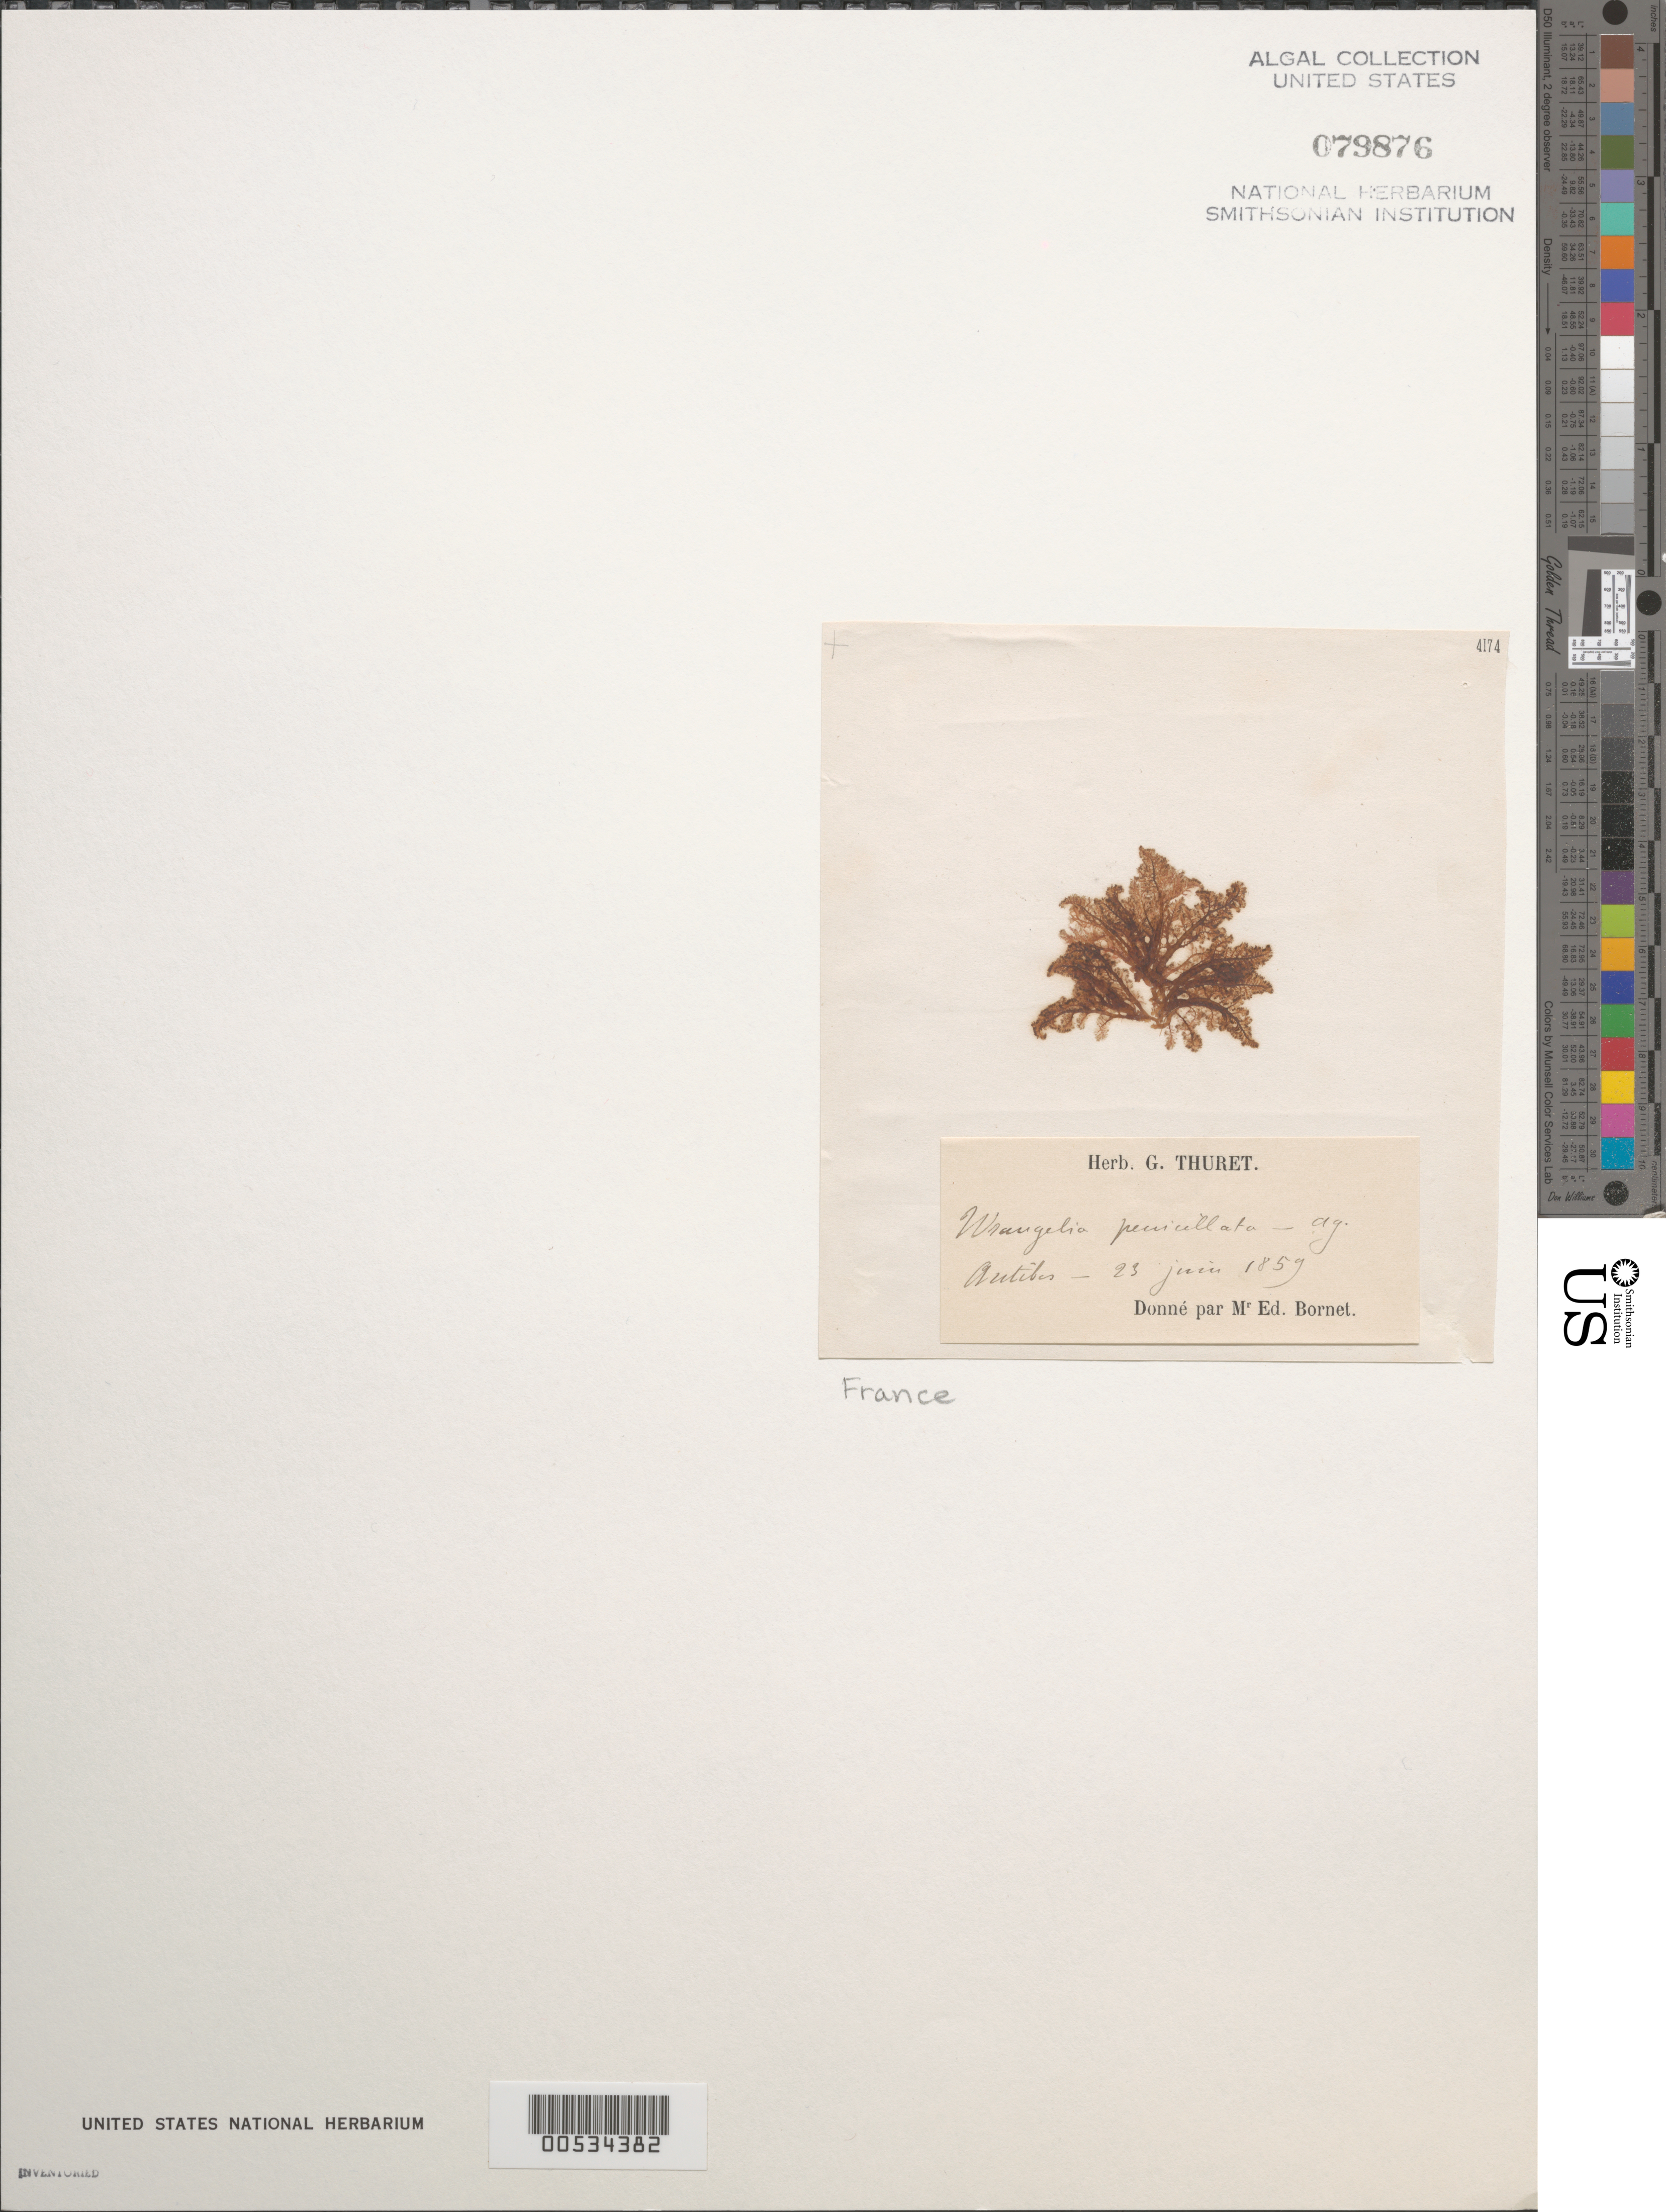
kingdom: Plantae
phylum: Rhodophyta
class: Florideophyceae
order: Ceramiales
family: Wrangeliaceae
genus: Wrangelia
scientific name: Wrangelia penicillata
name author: (C. Agardh) C. Agardh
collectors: Thuret, G. (herbarium)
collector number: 4174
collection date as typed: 23 Jun 1859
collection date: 1859-06-23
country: France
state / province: Provence-Alpes-Côte d'Azur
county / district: Alpes-Maritimes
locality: Antibes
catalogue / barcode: US 79876